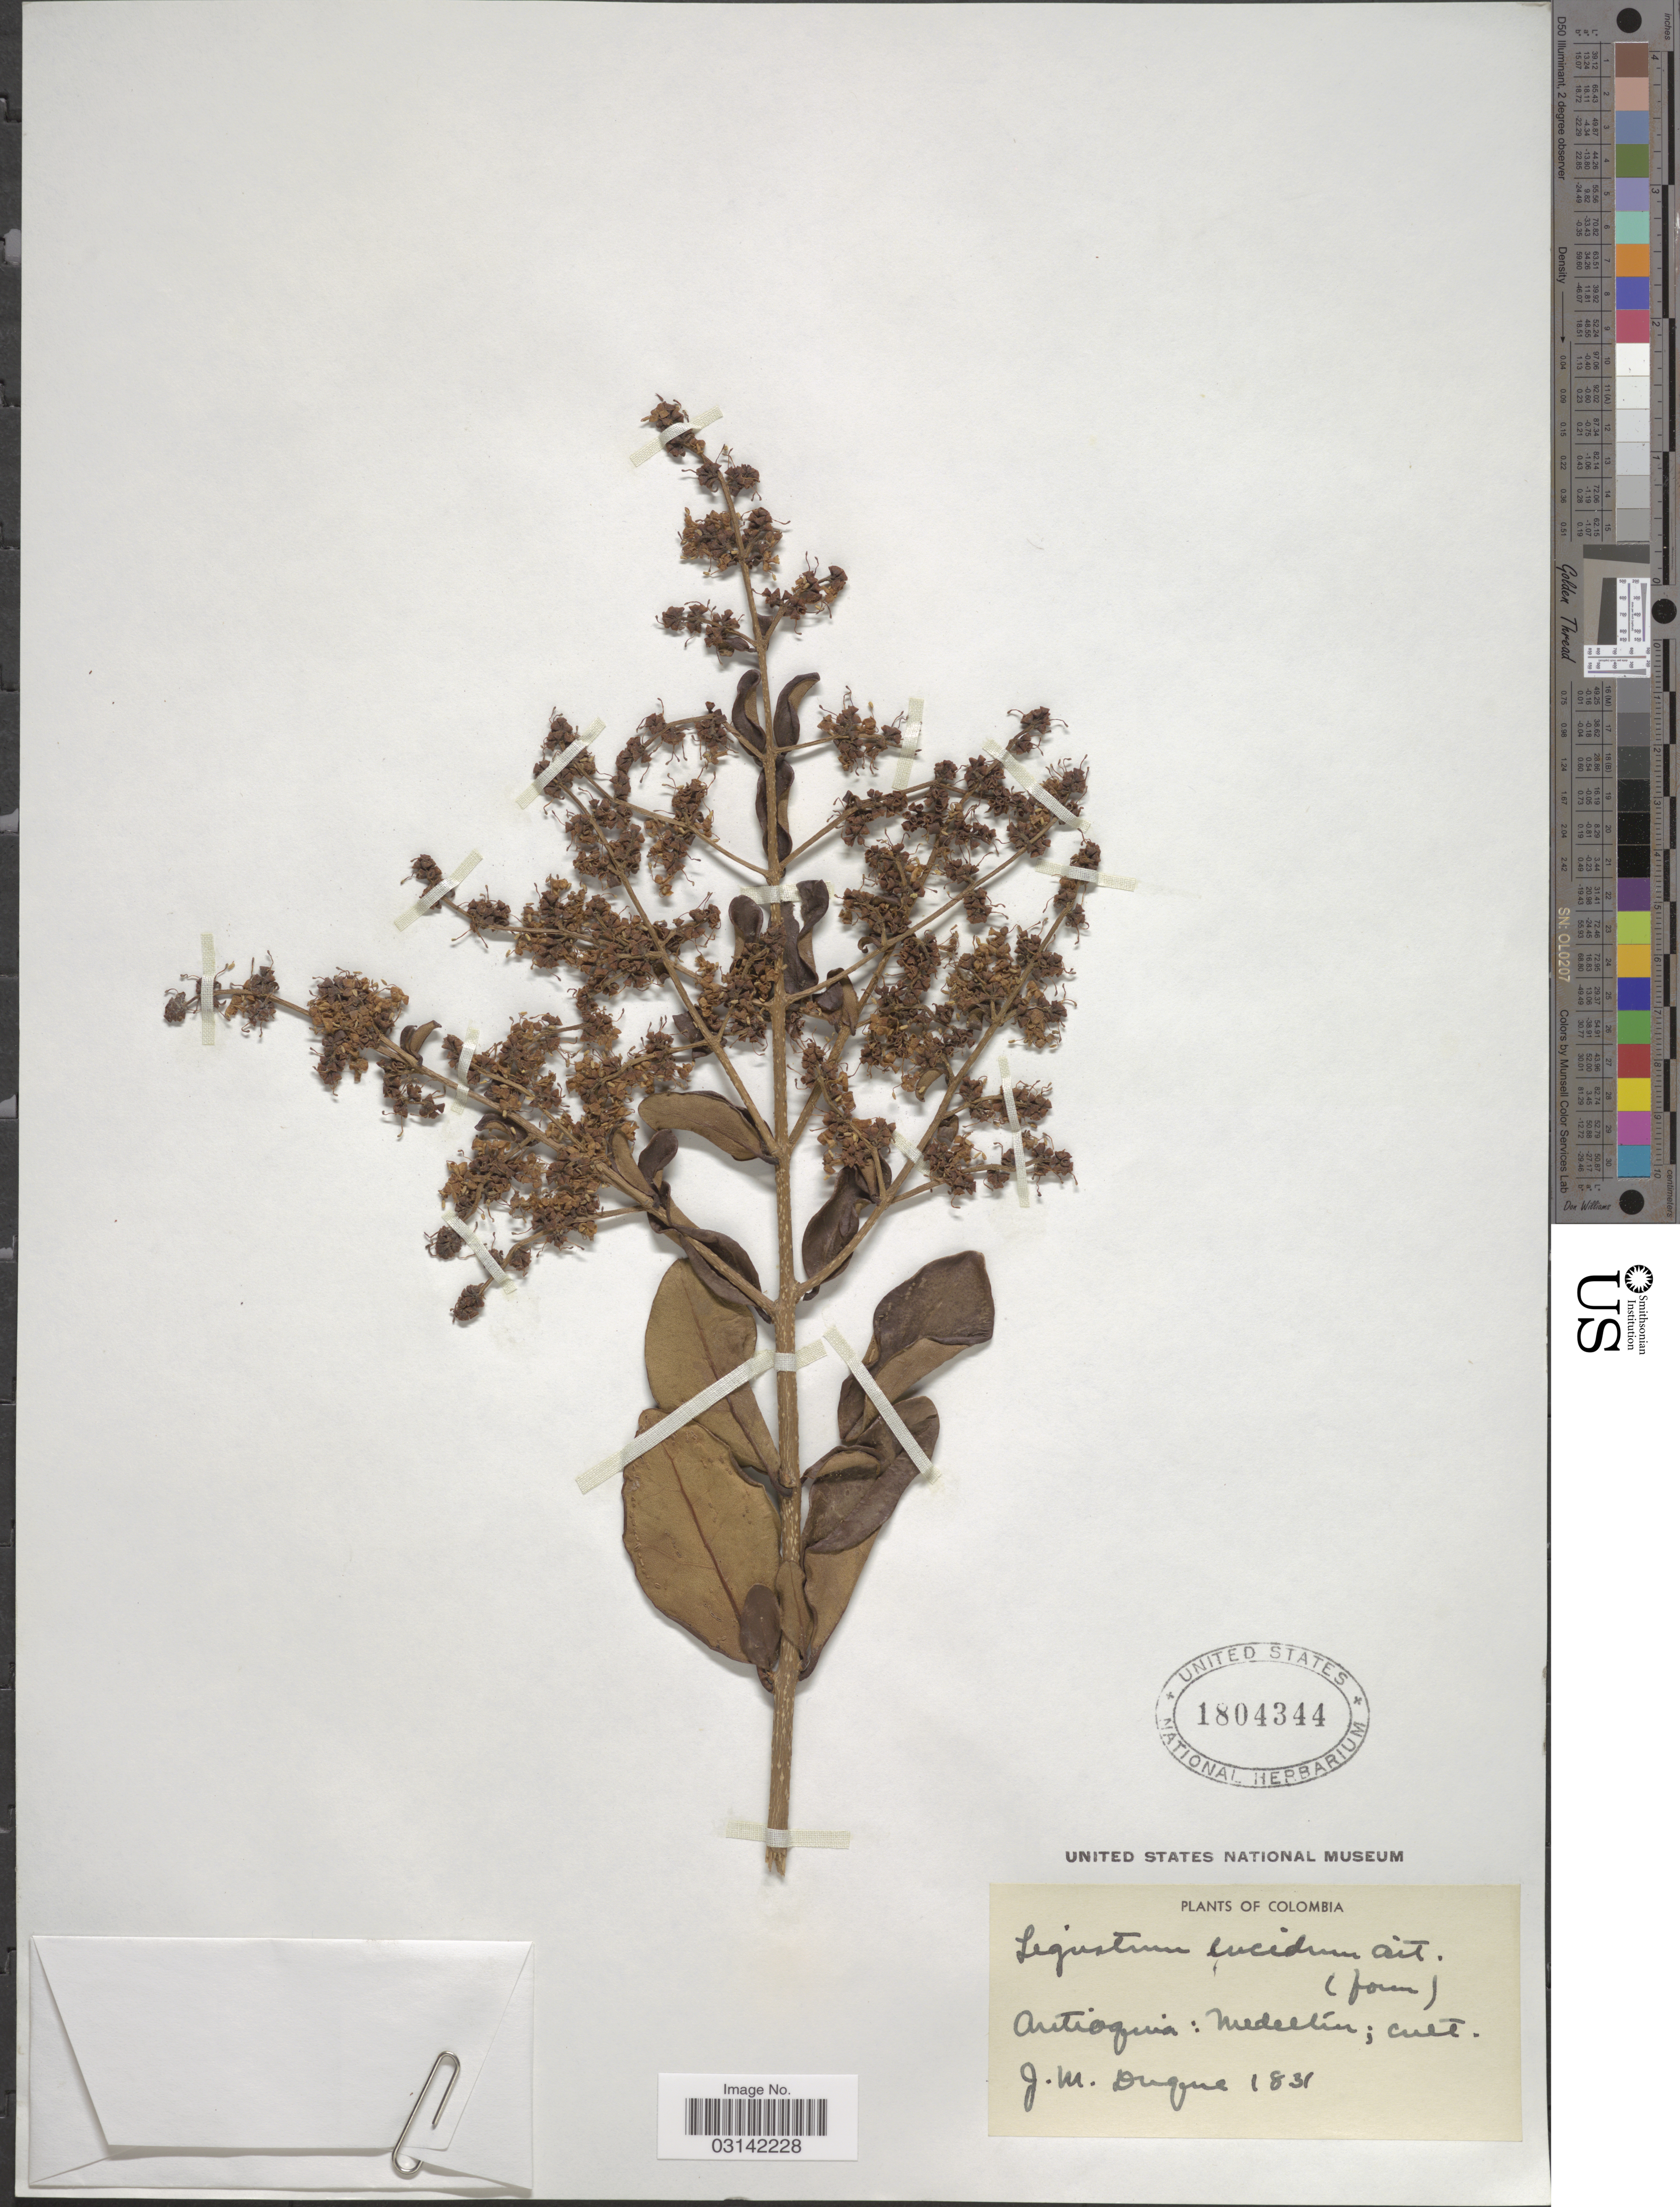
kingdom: Plantae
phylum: Tracheophyta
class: Magnoliopsida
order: Lamiales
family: Oleaceae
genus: Ligustrum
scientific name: Ligustrum lucidum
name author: W.T. Aiton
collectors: J. Duque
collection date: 1831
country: Colombia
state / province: Antioquia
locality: Medellín.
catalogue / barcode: US 1804344